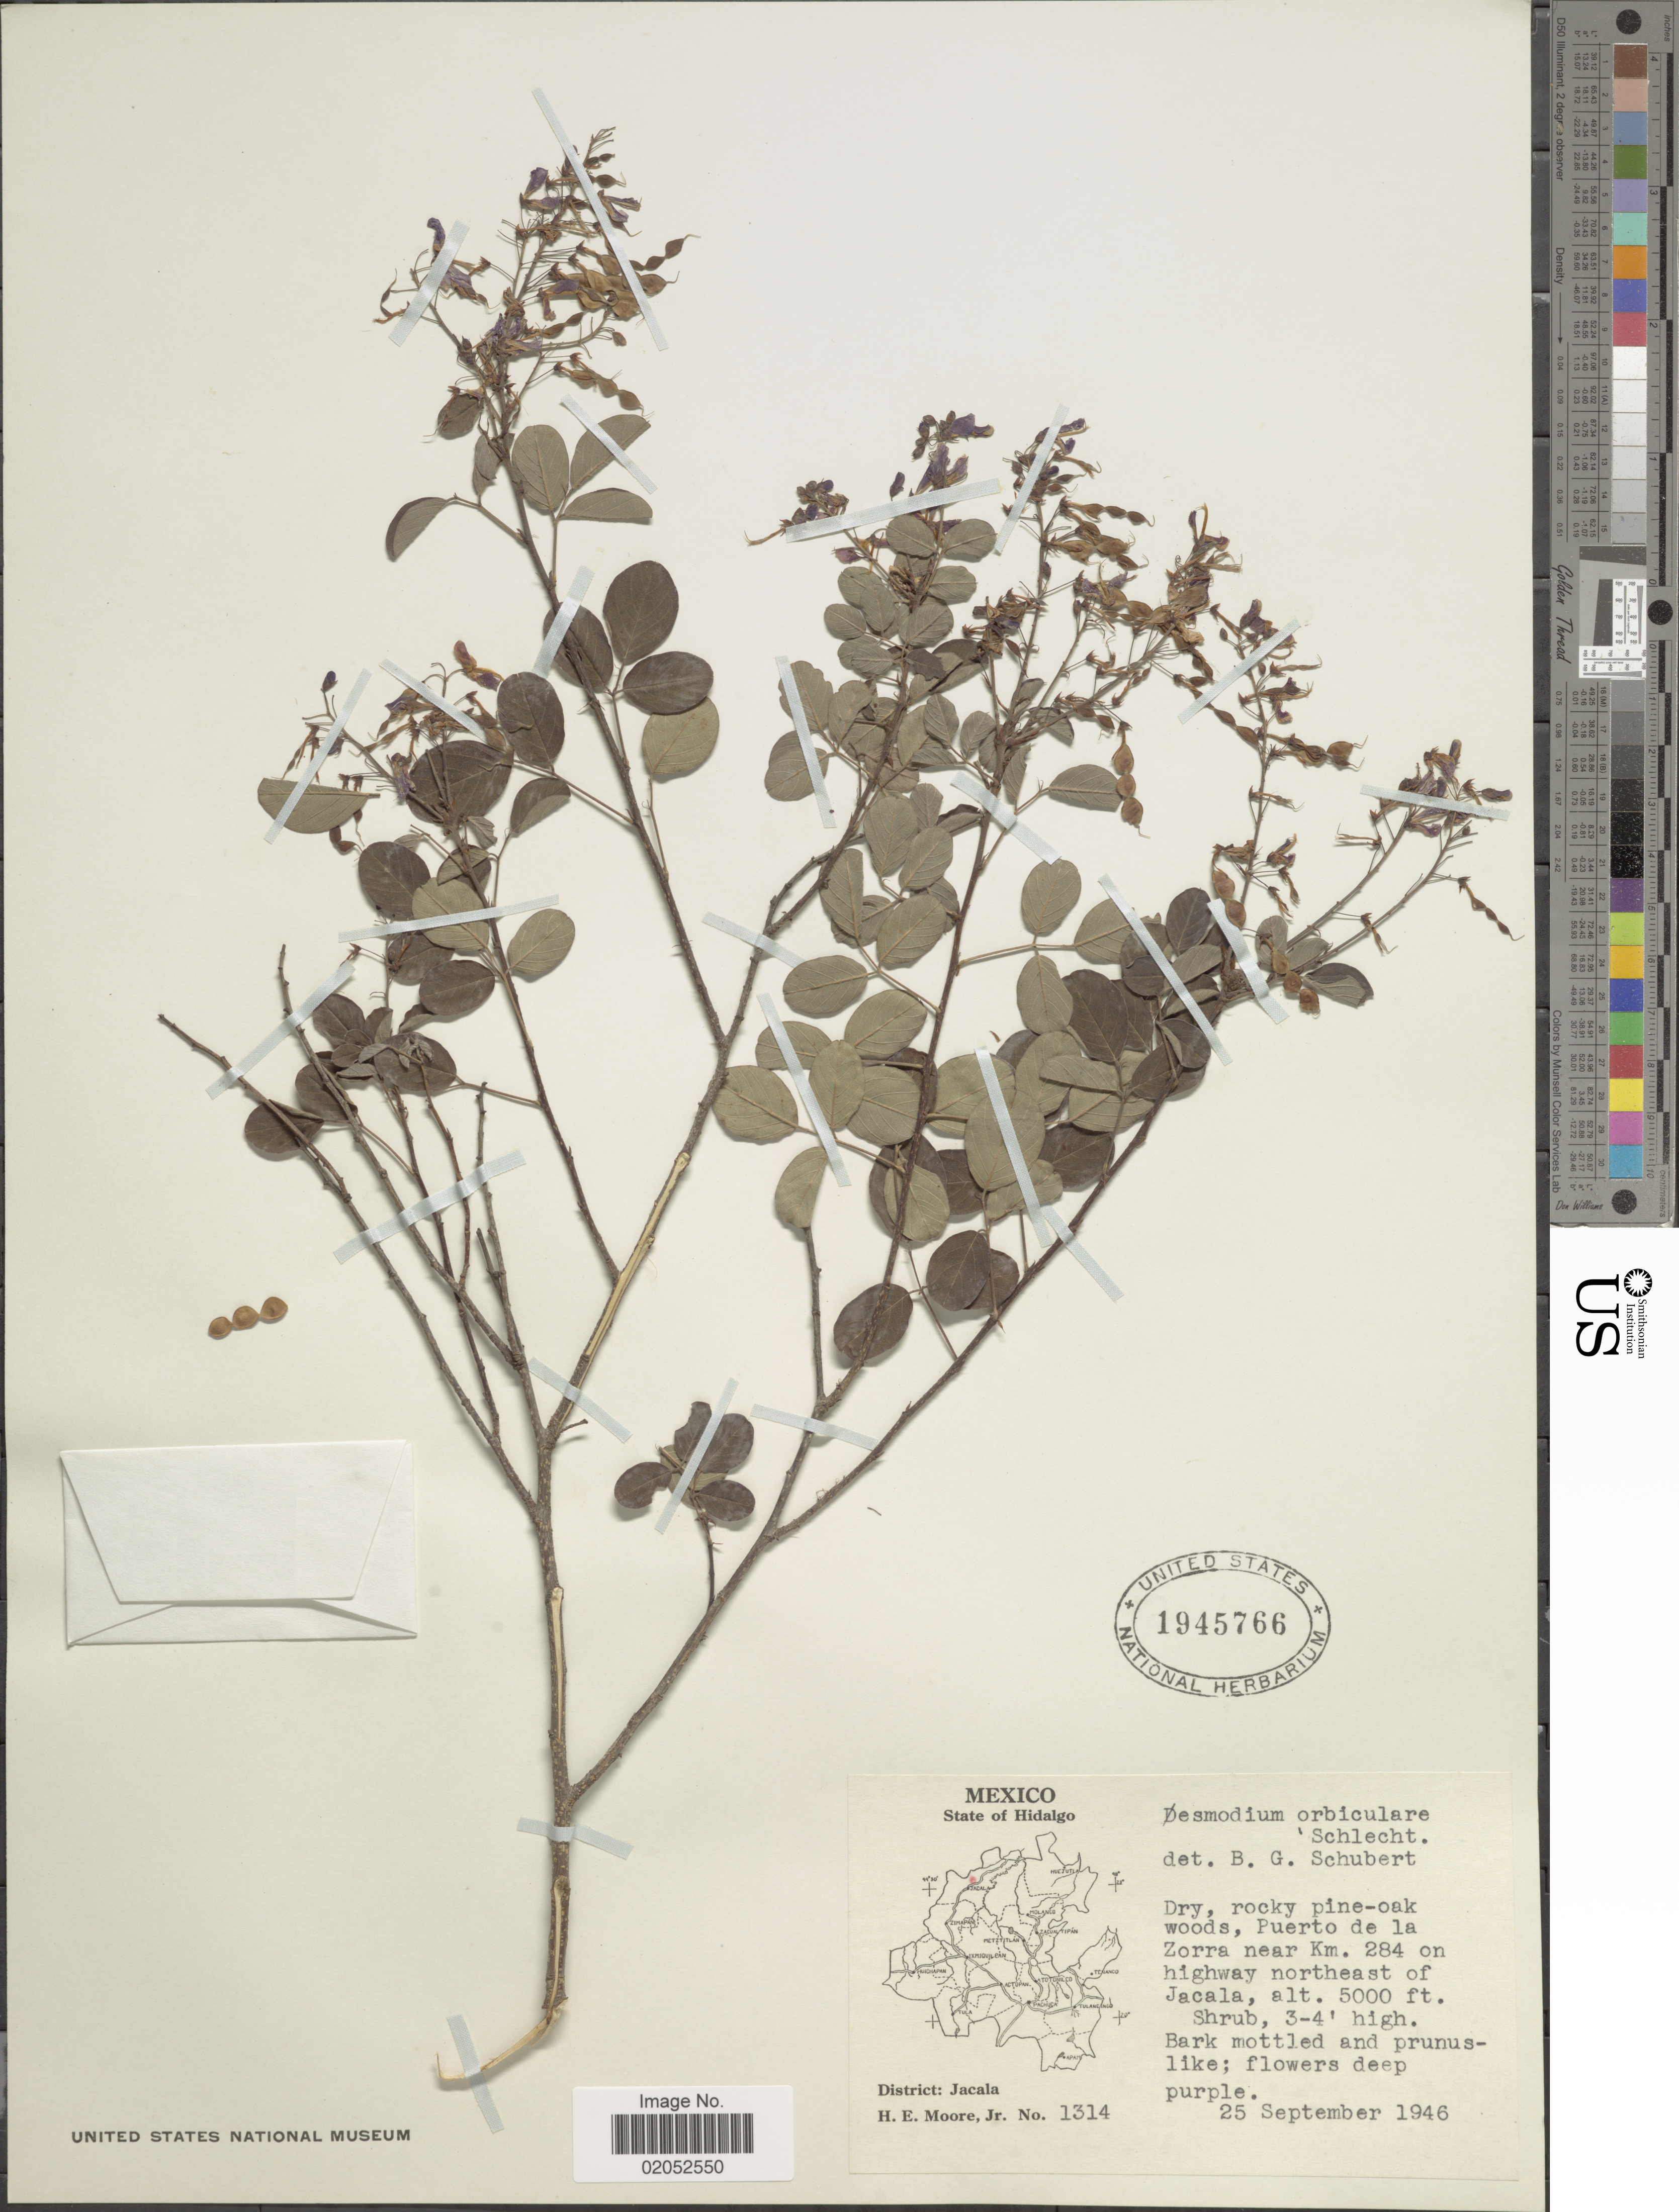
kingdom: Plantae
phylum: Tracheophyta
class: Magnoliopsida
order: Fabales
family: Fabaceae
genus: Desmodium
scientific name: Desmodium orbiculare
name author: Schltdl.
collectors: H. Moore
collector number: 1314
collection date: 1946-09-25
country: Mexico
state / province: Hidalgo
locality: Zorra near Km. 284 on highway northeast of Jacala.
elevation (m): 1524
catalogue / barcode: US 1945766